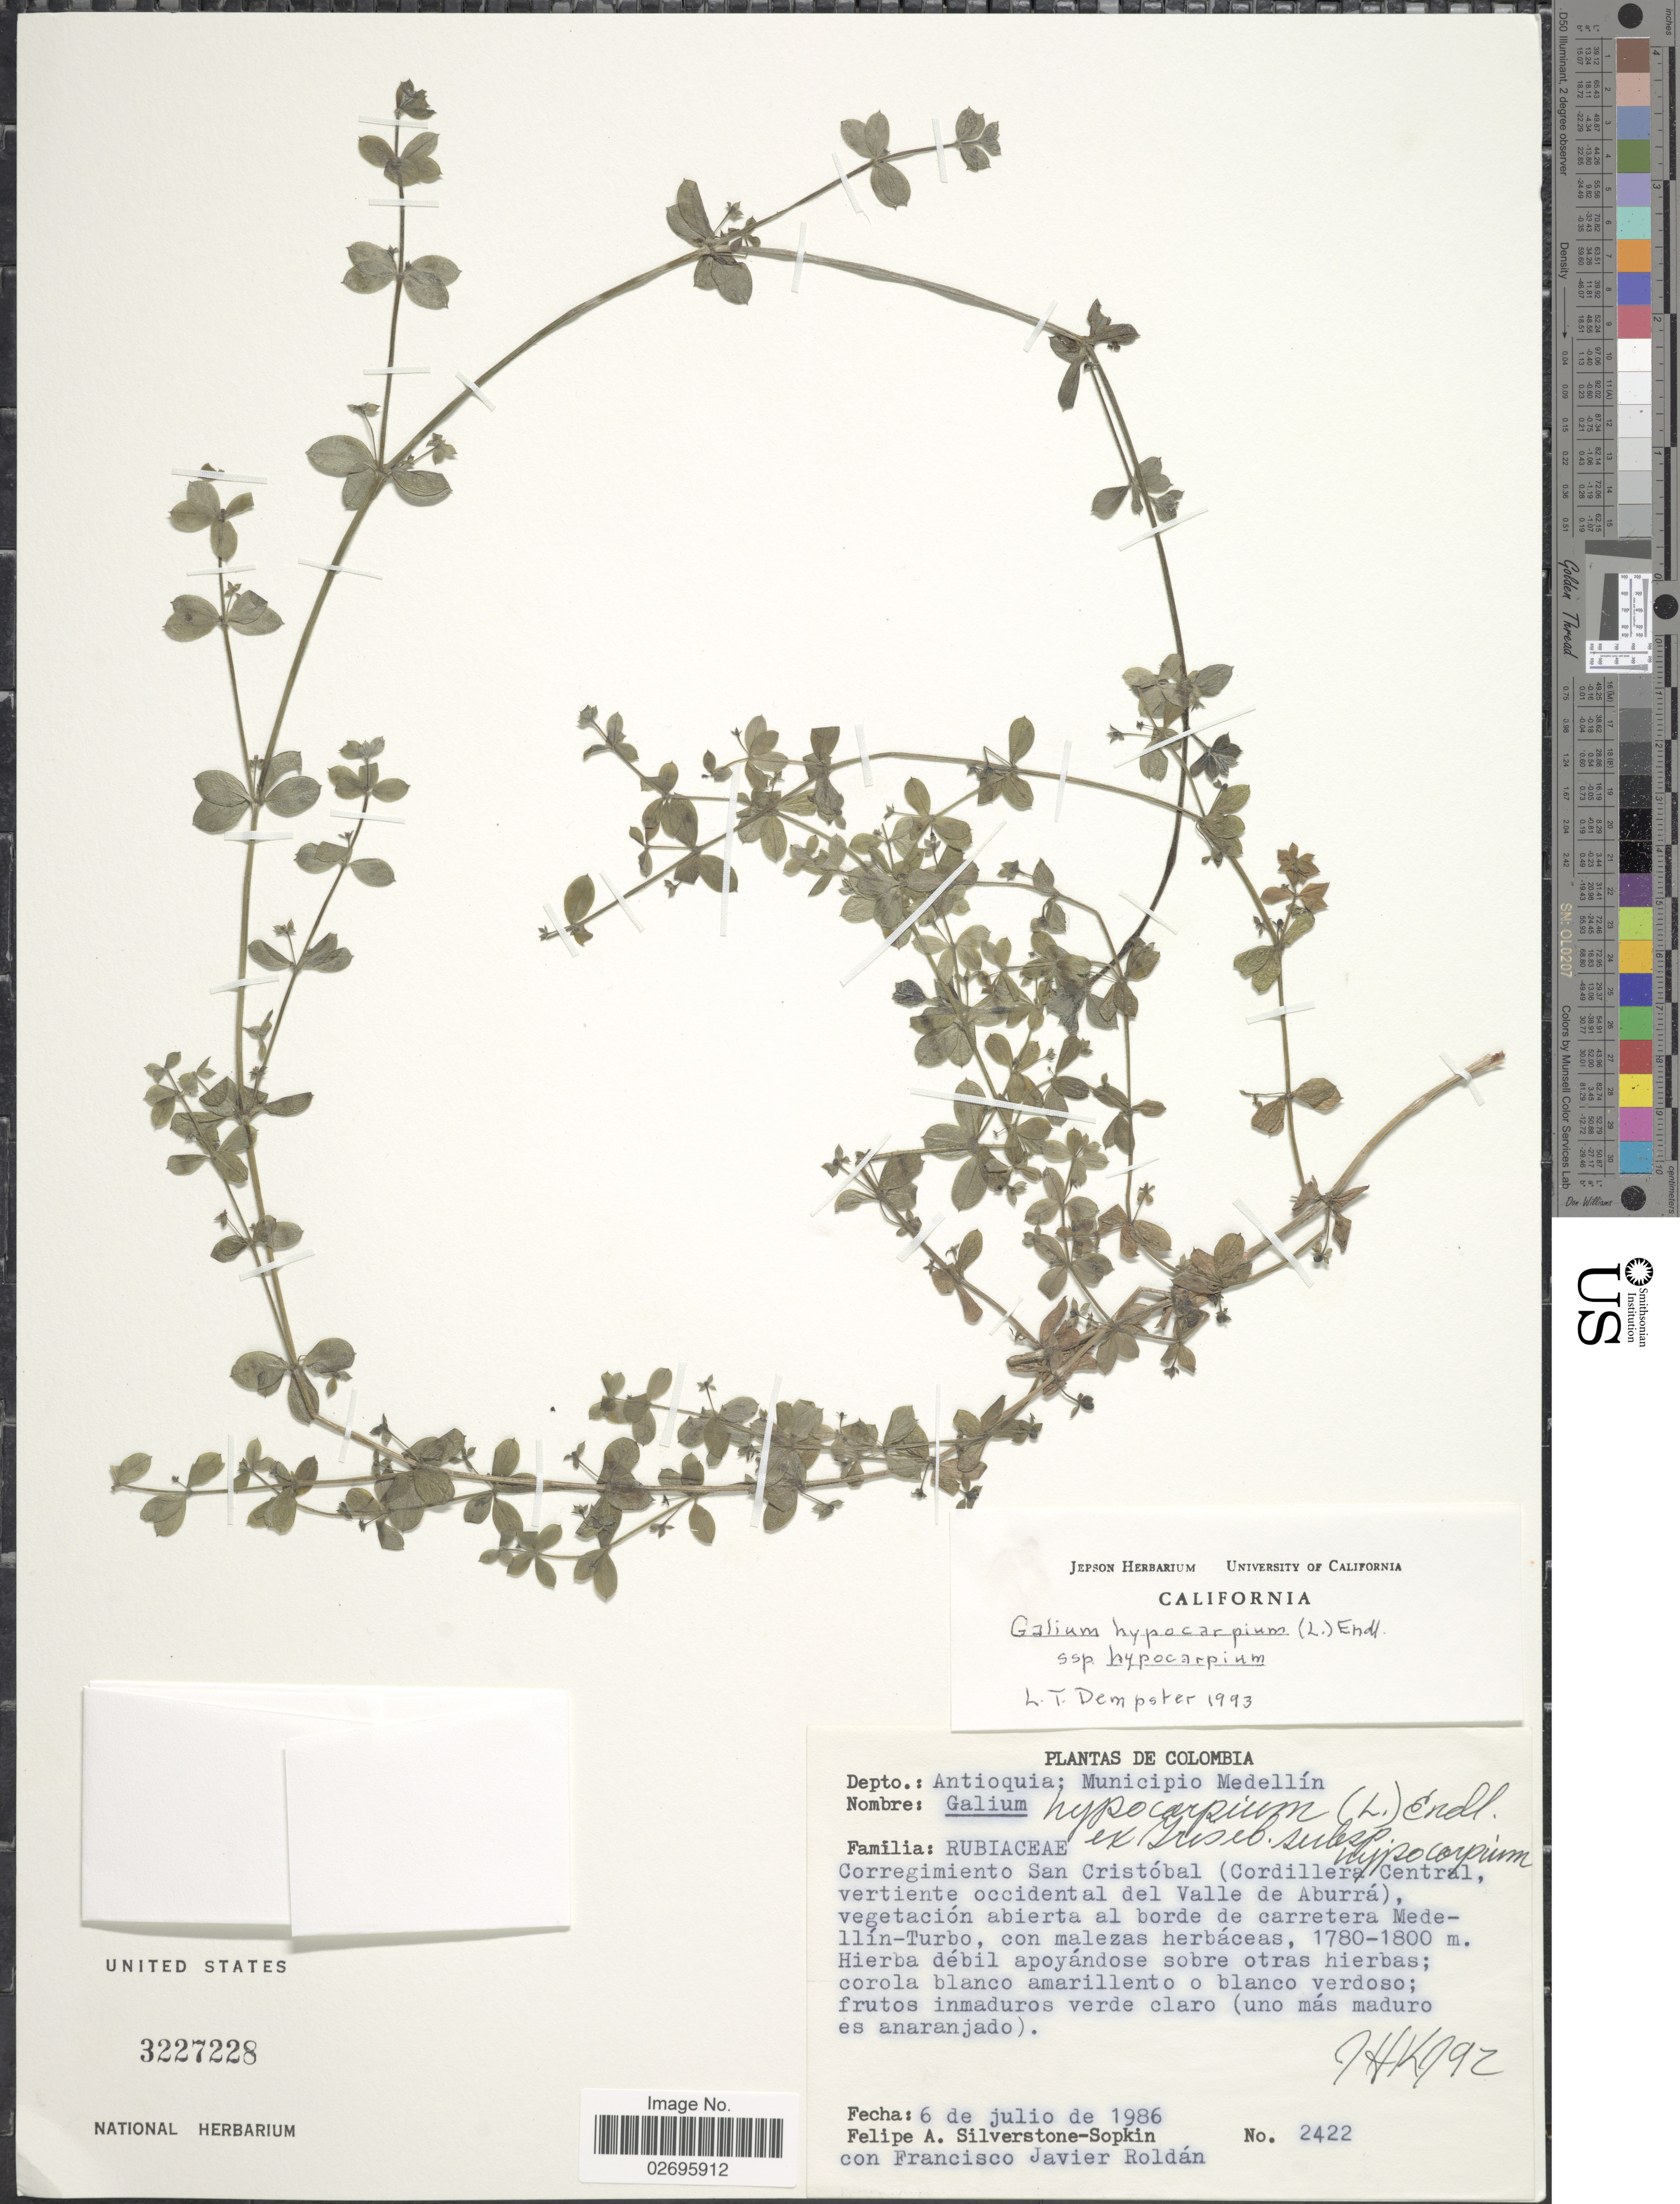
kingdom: Plantae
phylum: Tracheophyta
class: Magnoliopsida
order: Gentianales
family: Rubiaceae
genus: Galium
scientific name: Galium hypocarpium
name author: (L.) Endl. ex Griseb.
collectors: P. A. Silverstone-Sopkin & F. J. Roldán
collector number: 2422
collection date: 1986-07-06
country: Colombia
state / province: Antioquia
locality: Depto: Antioquia: Municipio Medellín, Corregimiento San Cristóbal (Cordillera Central, vertiente occidental del Valle de Aburrá), vegetación abierta al borde de carretera Medellín-Turbo.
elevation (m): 1780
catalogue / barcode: US 3227228